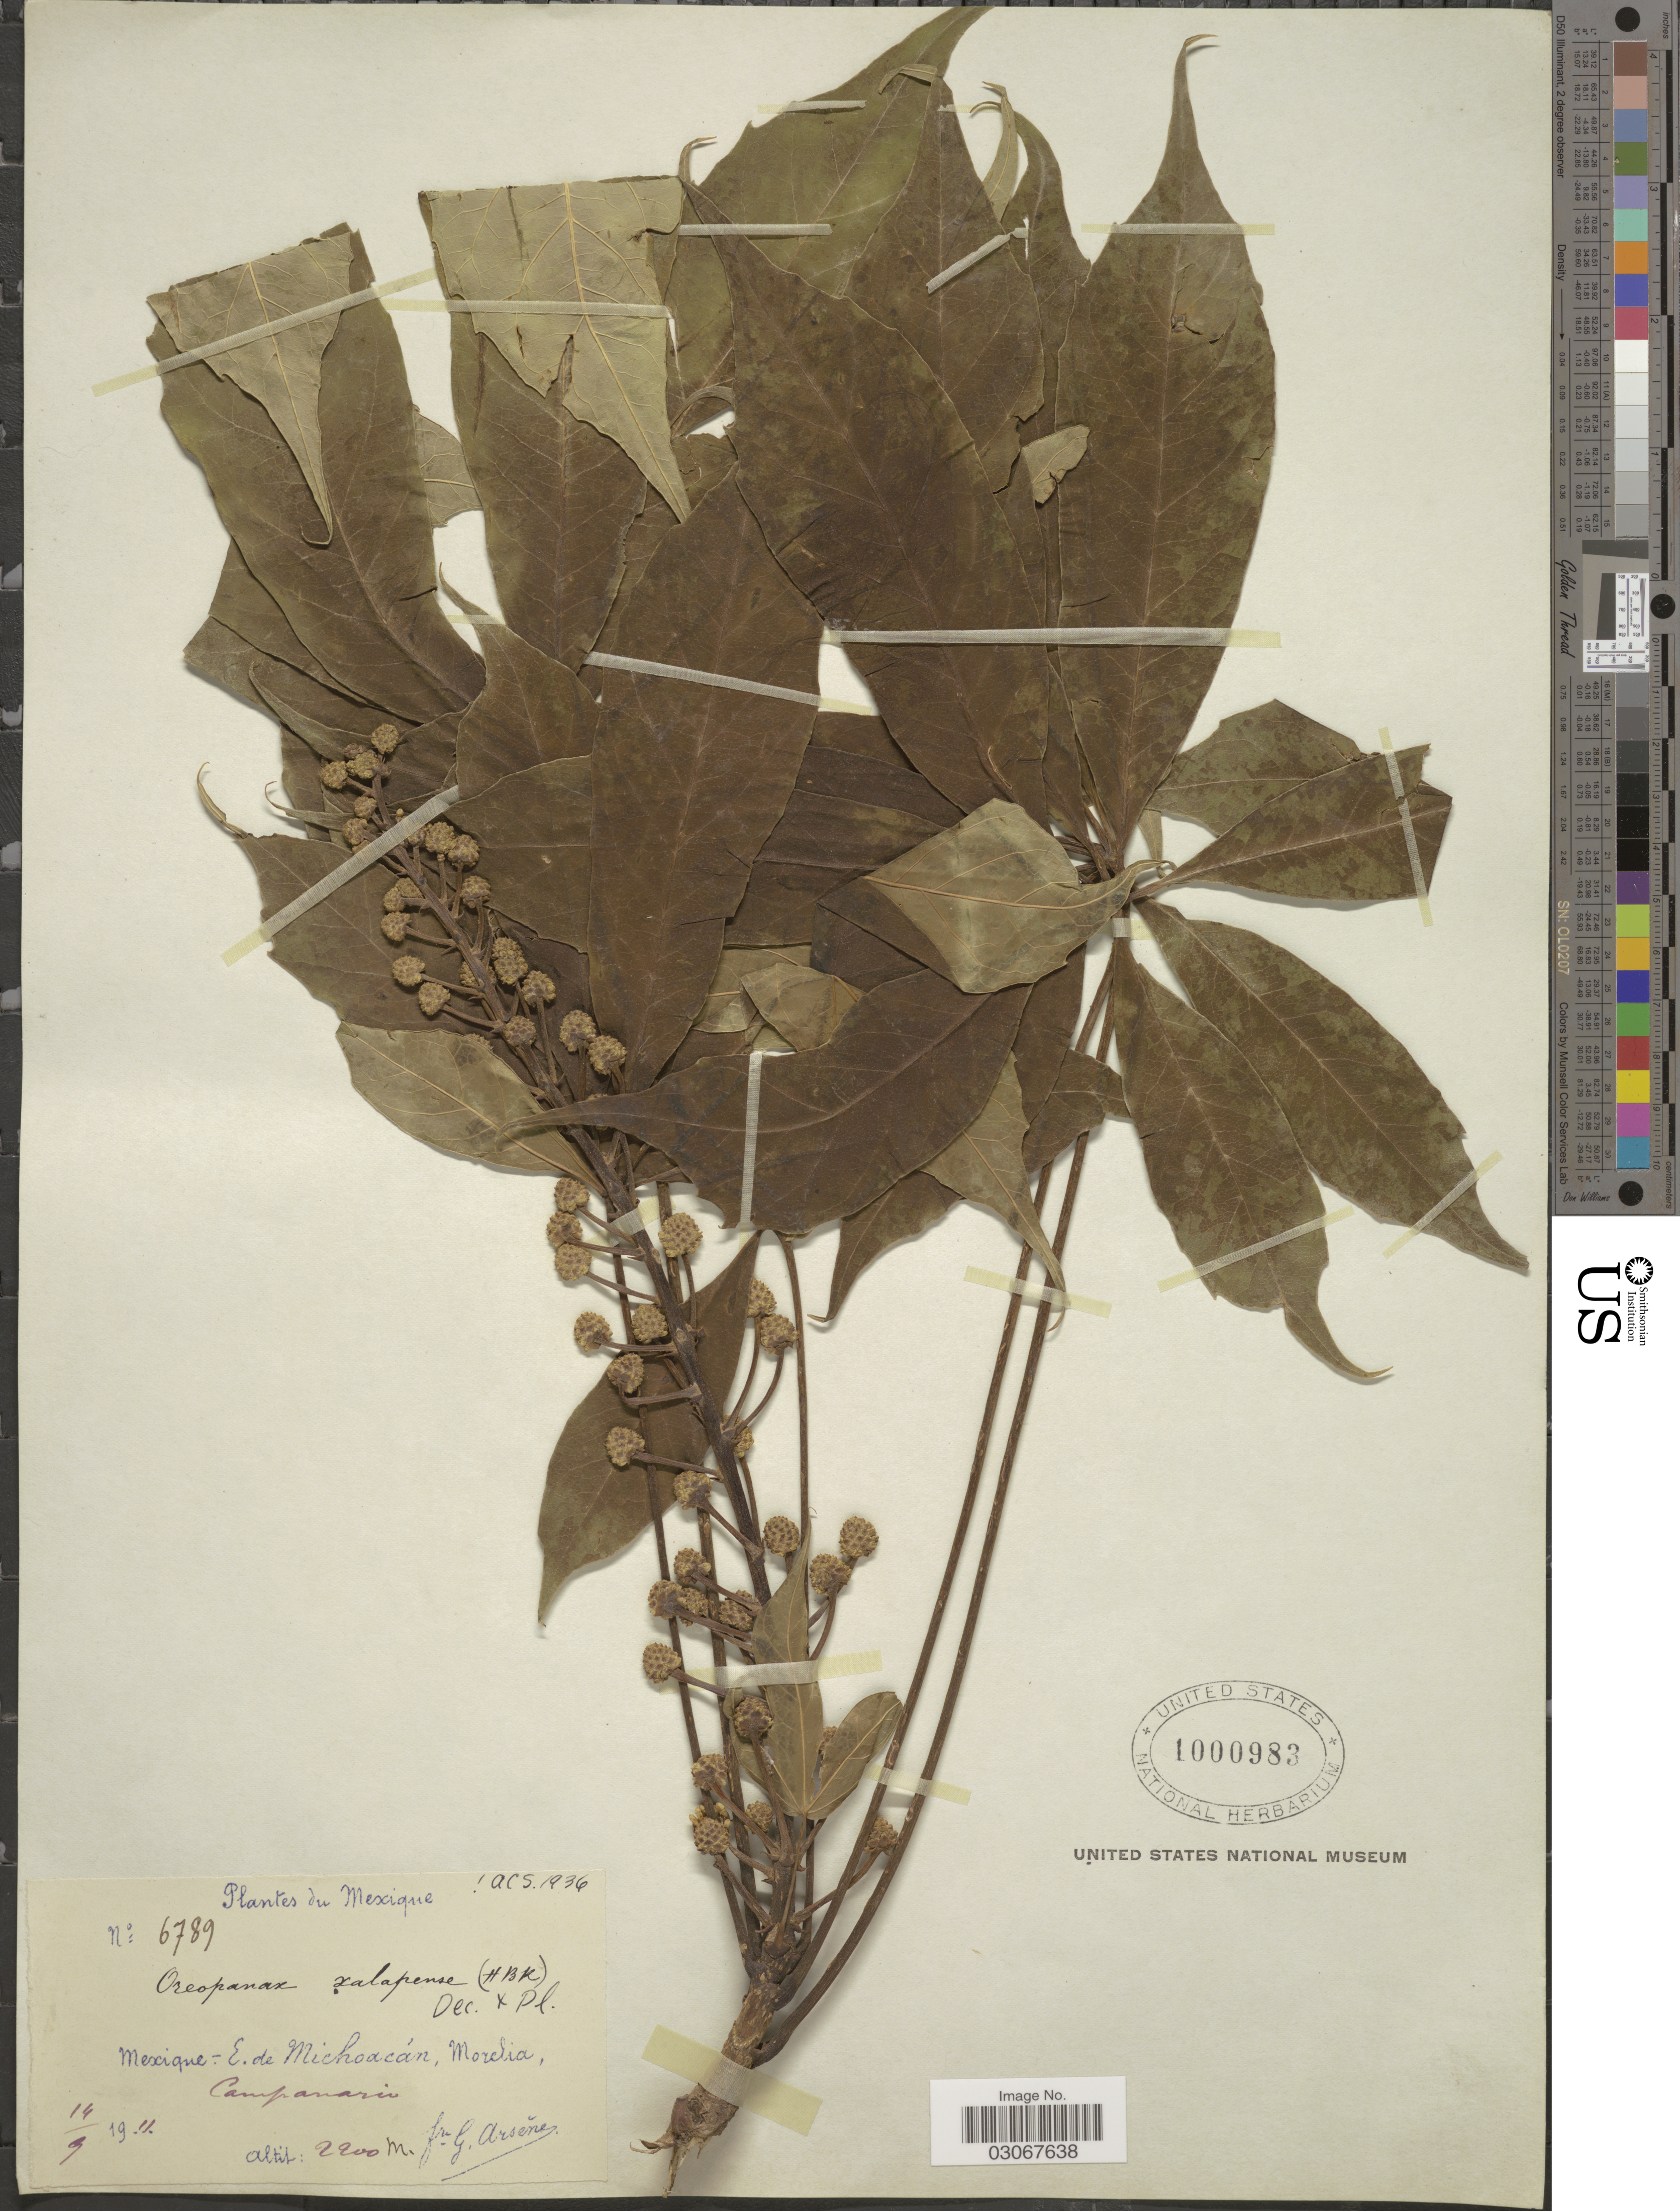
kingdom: Plantae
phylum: Tracheophyta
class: Magnoliopsida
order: Apiales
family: Araliaceae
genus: Oreopanax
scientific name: Oreopanax xalapensis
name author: (Kunth) Decne. & Planch.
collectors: Bro. G. Arsène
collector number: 6789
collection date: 1911-09-14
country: Mexico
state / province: Michoacán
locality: E. de Michoacán, Morelia, Campanario.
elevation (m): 2200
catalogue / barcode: US 1000983